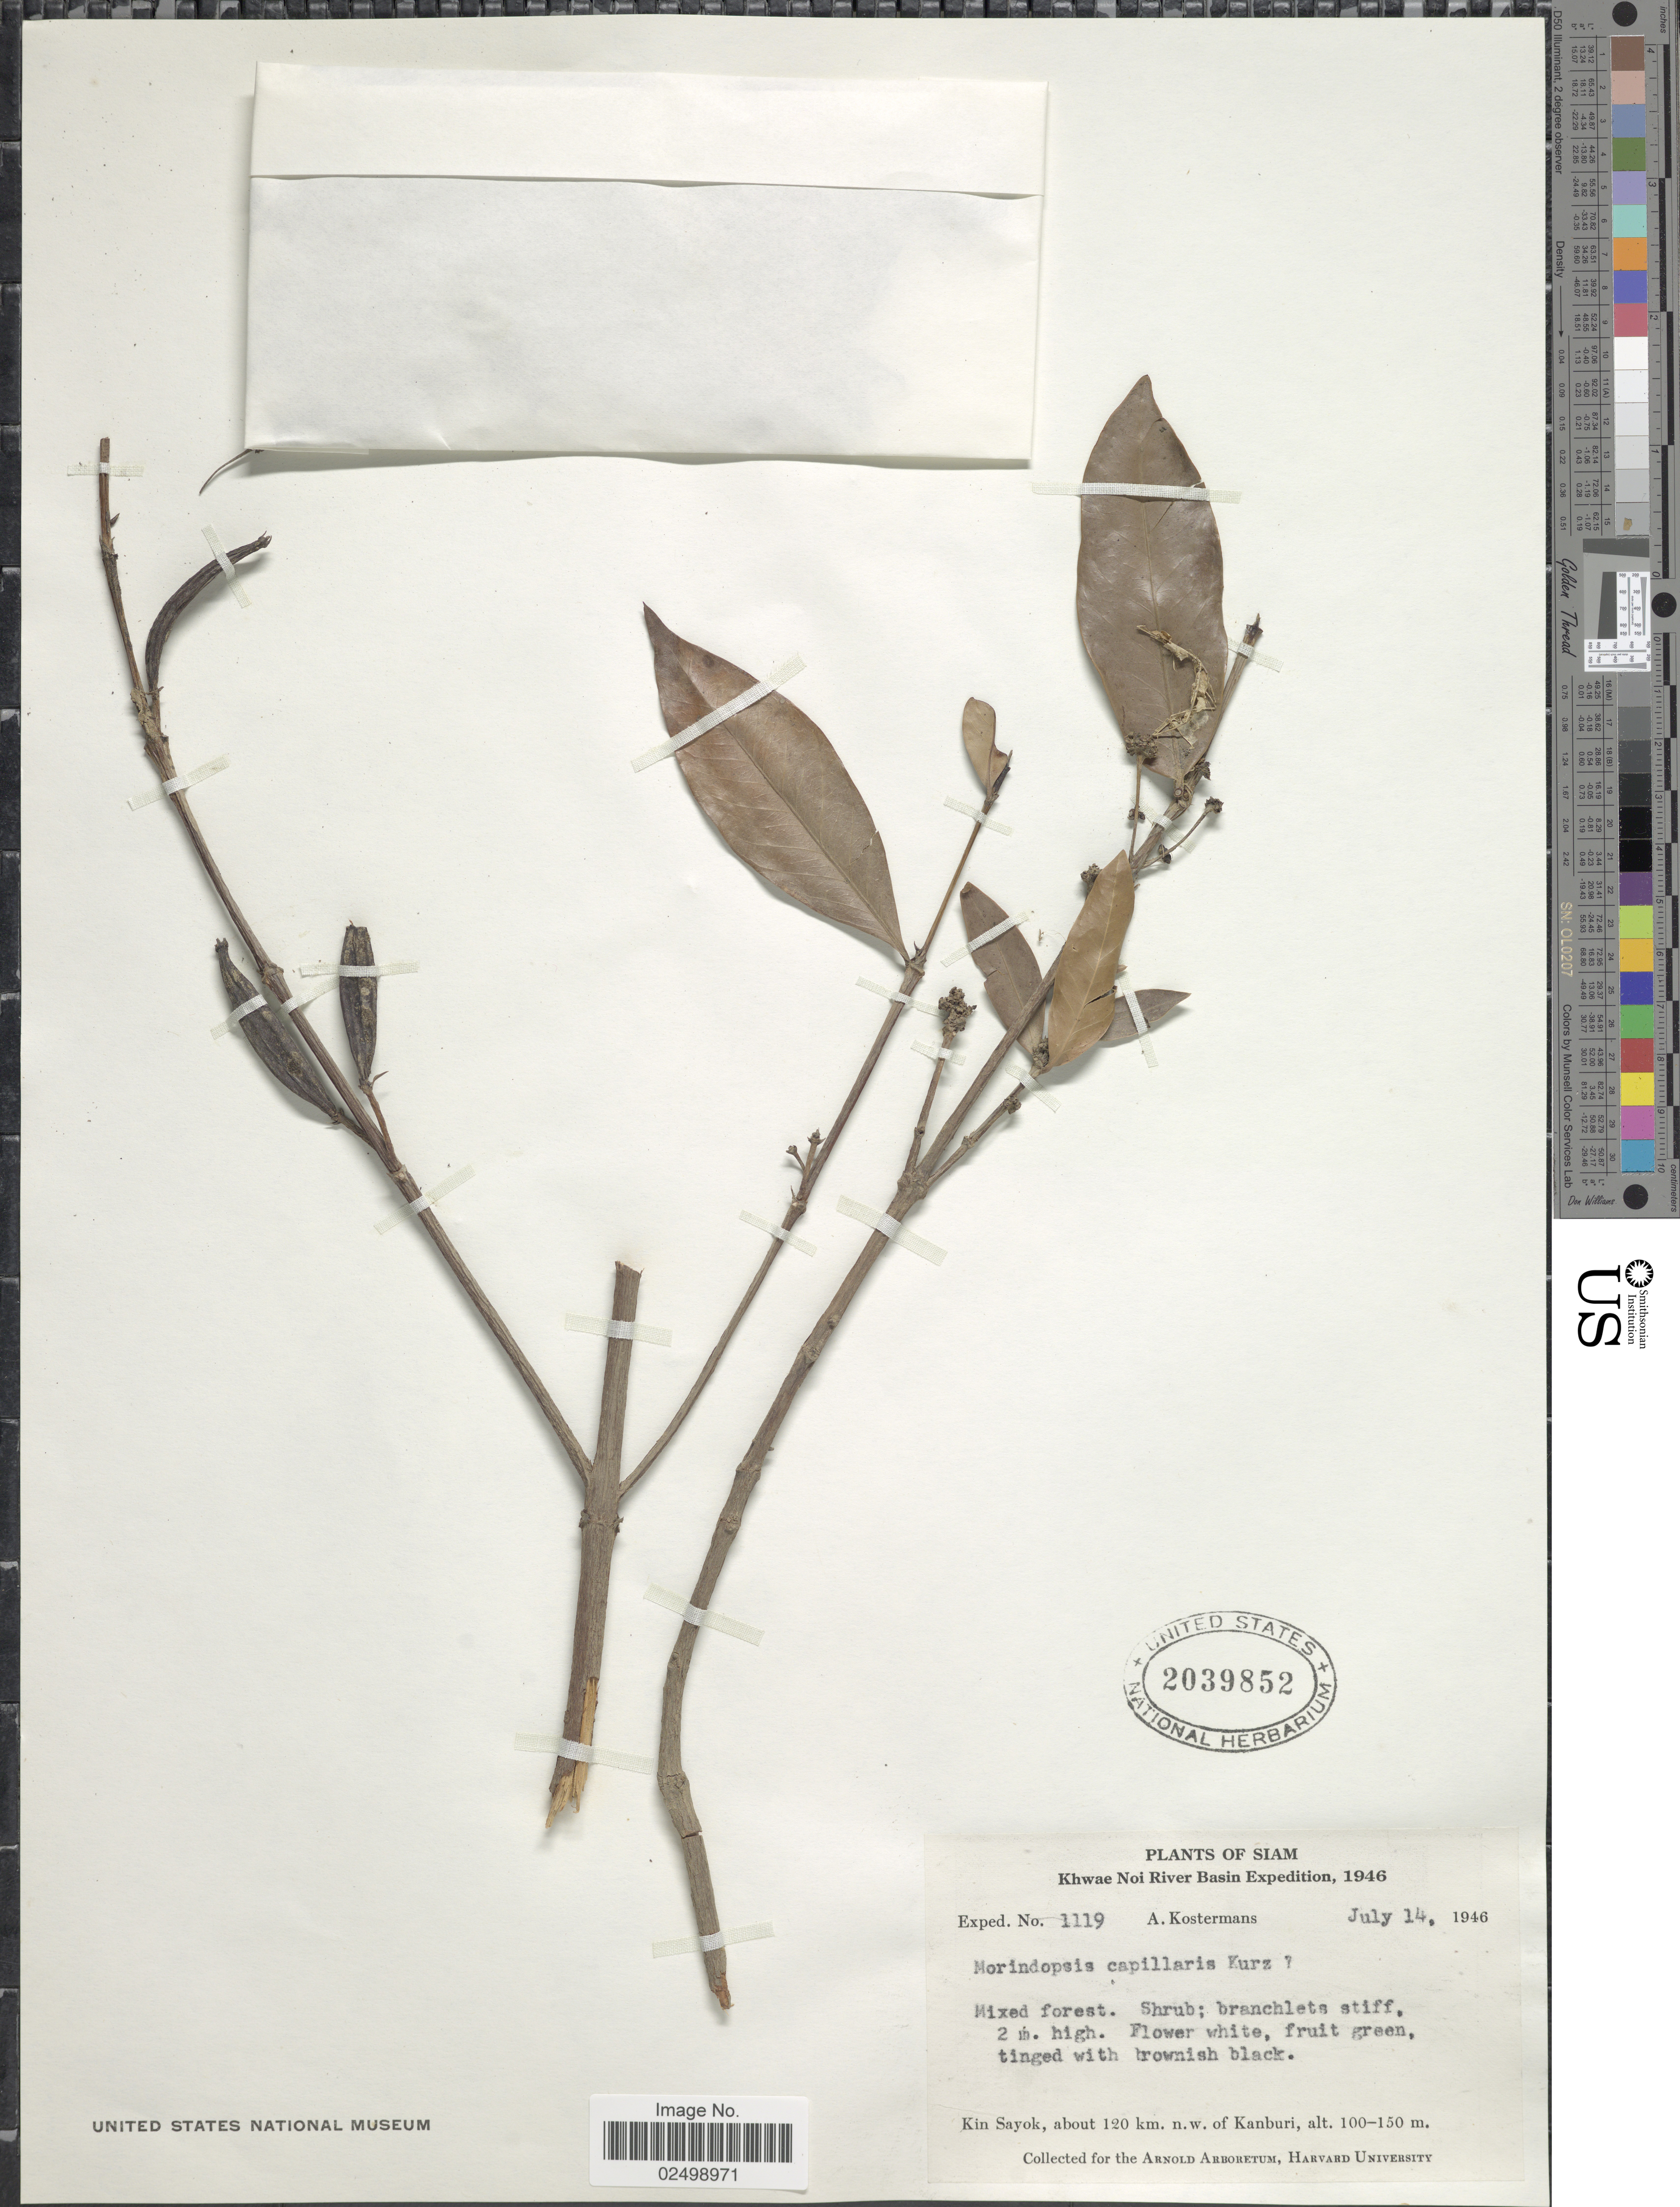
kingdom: Plantae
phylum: Tracheophyta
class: Magnoliopsida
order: Gentianales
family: Rubiaceae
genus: Morindopsis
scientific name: Morindopsis capillaris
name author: (Kurz) Kurz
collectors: A. J. G. Kostermans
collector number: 1119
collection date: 1946-07-14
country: Thailand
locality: Siam. Khwae Noi River Basin. Kin Sayok, about 120 km. n.w. of Kanburi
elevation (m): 100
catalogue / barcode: US 2039852